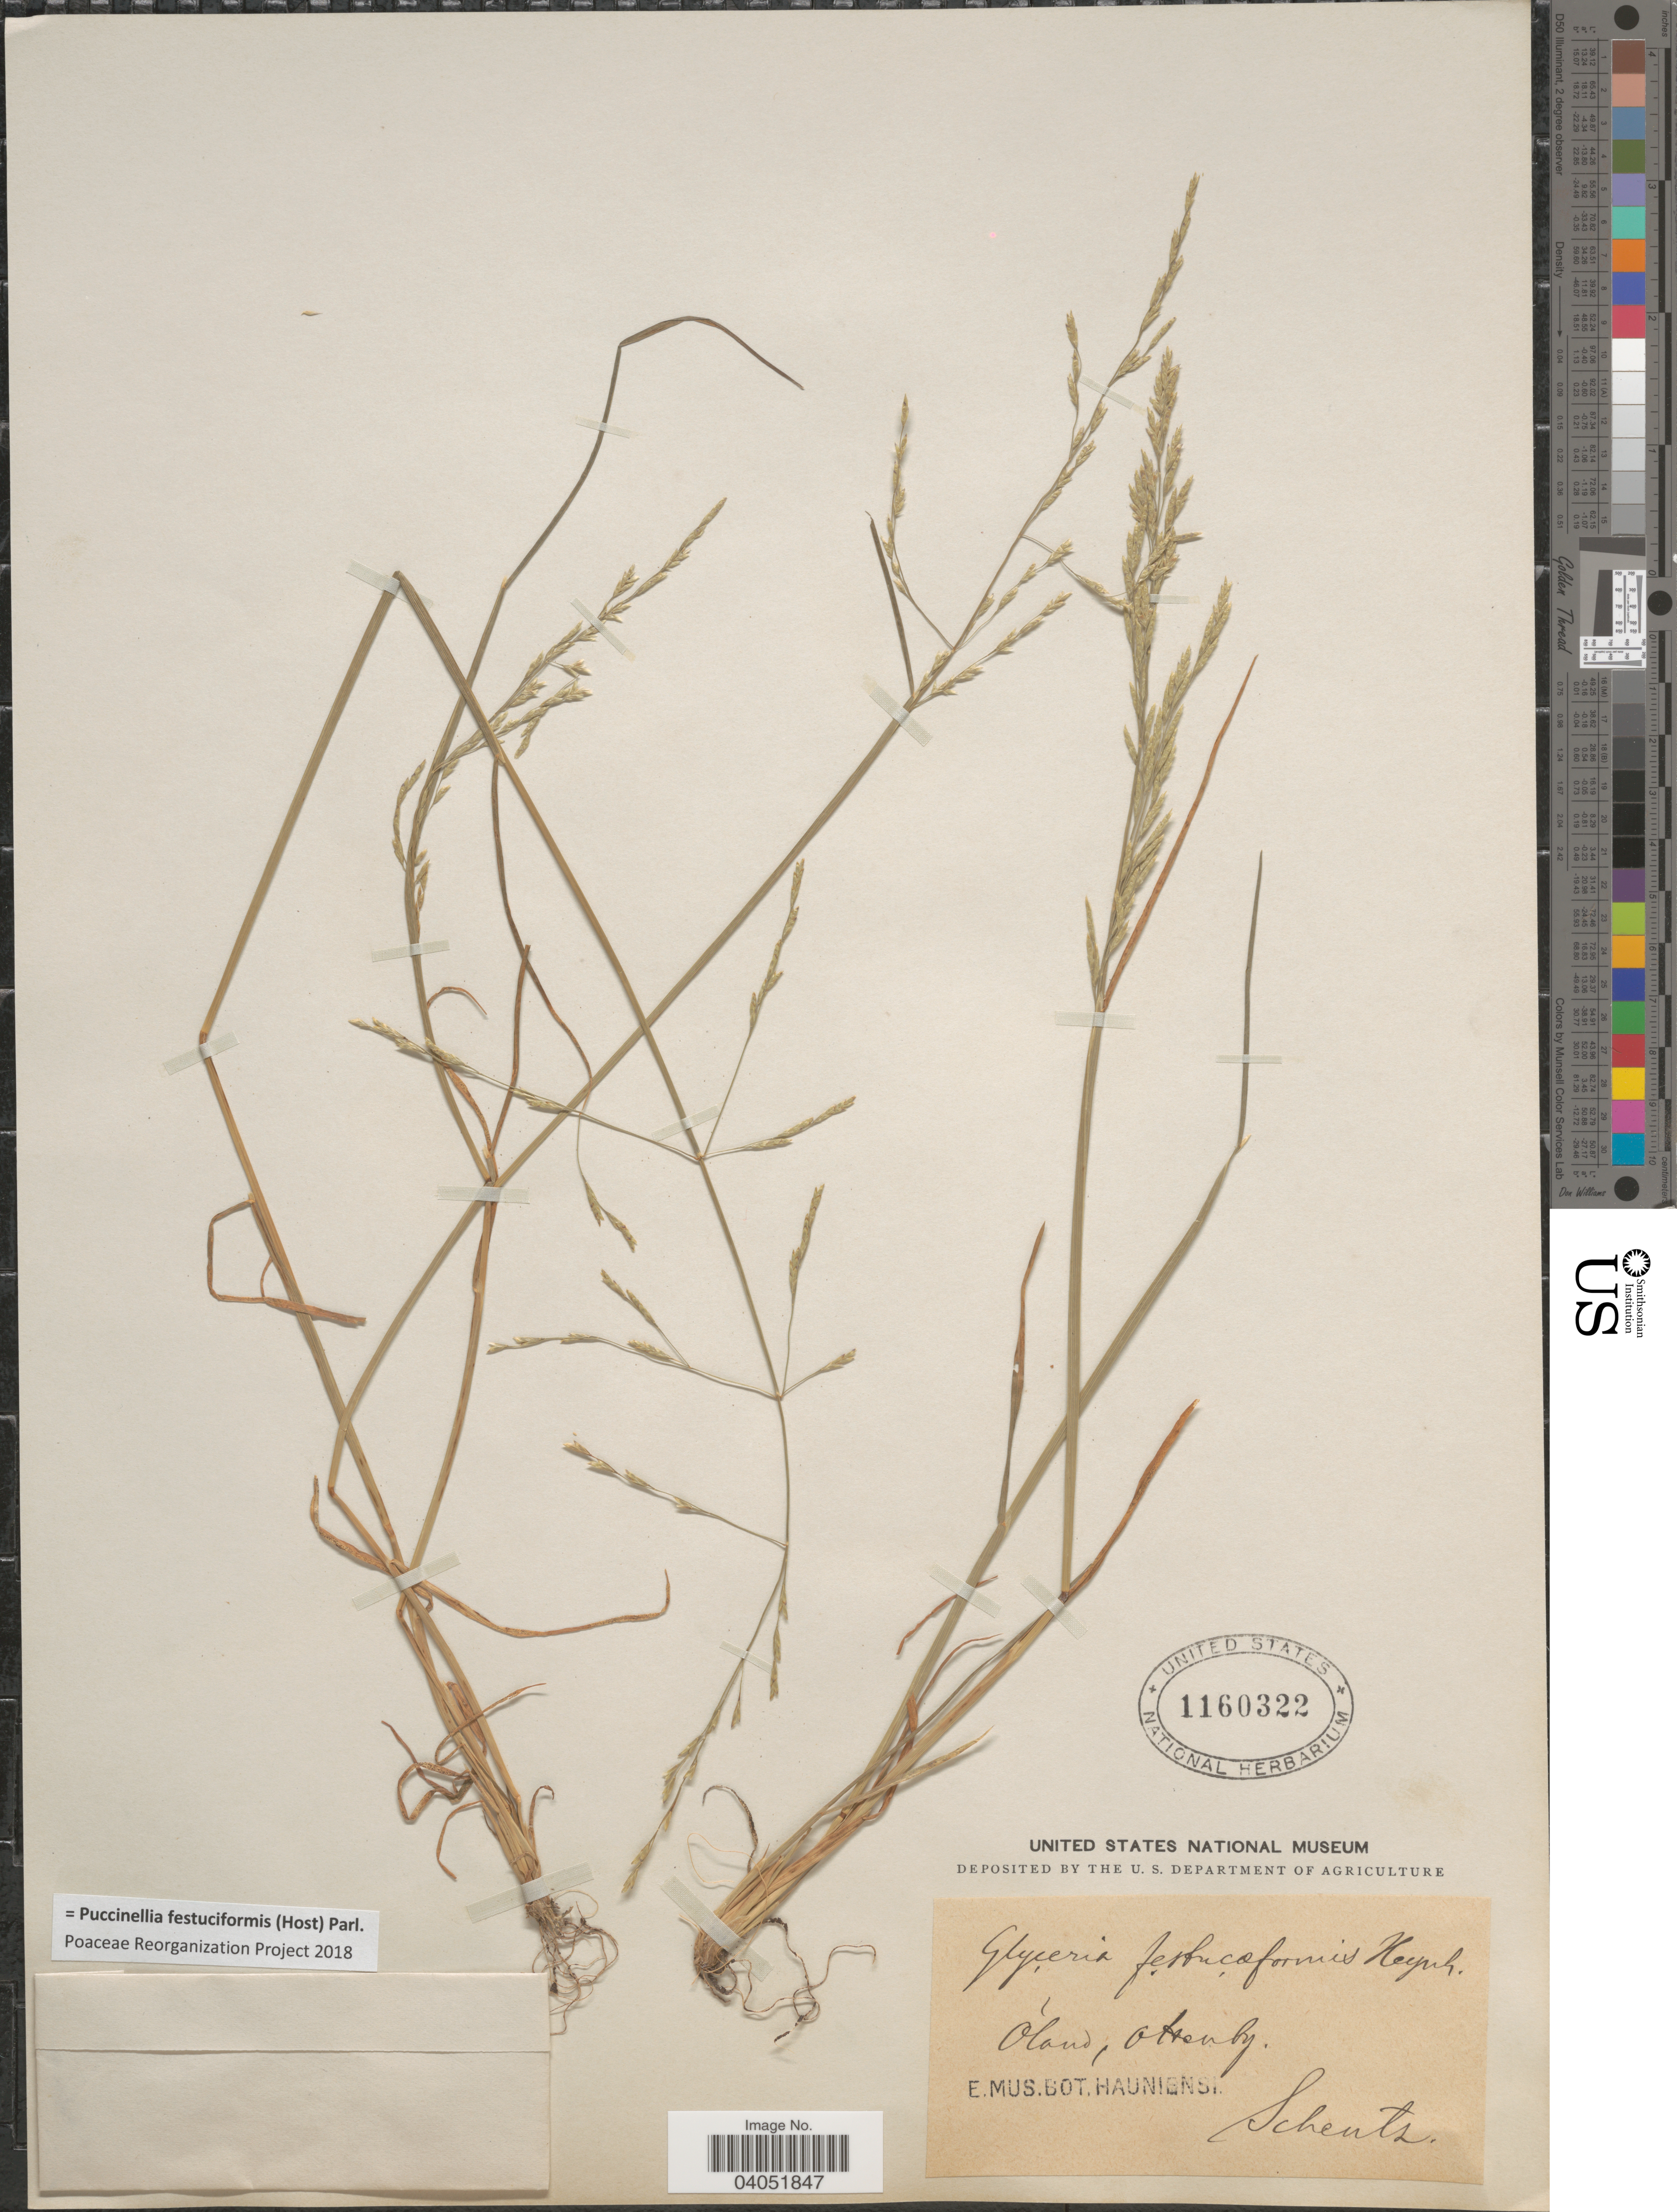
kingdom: Plantae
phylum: Tracheophyta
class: Liliopsida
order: Poales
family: Poaceae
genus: Puccinellia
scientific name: Puccinellia festuciformis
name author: (Host) Parl.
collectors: Scheutz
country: Sweden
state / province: Kalmar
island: Oland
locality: Öland, Ottenby.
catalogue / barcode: US 1160322